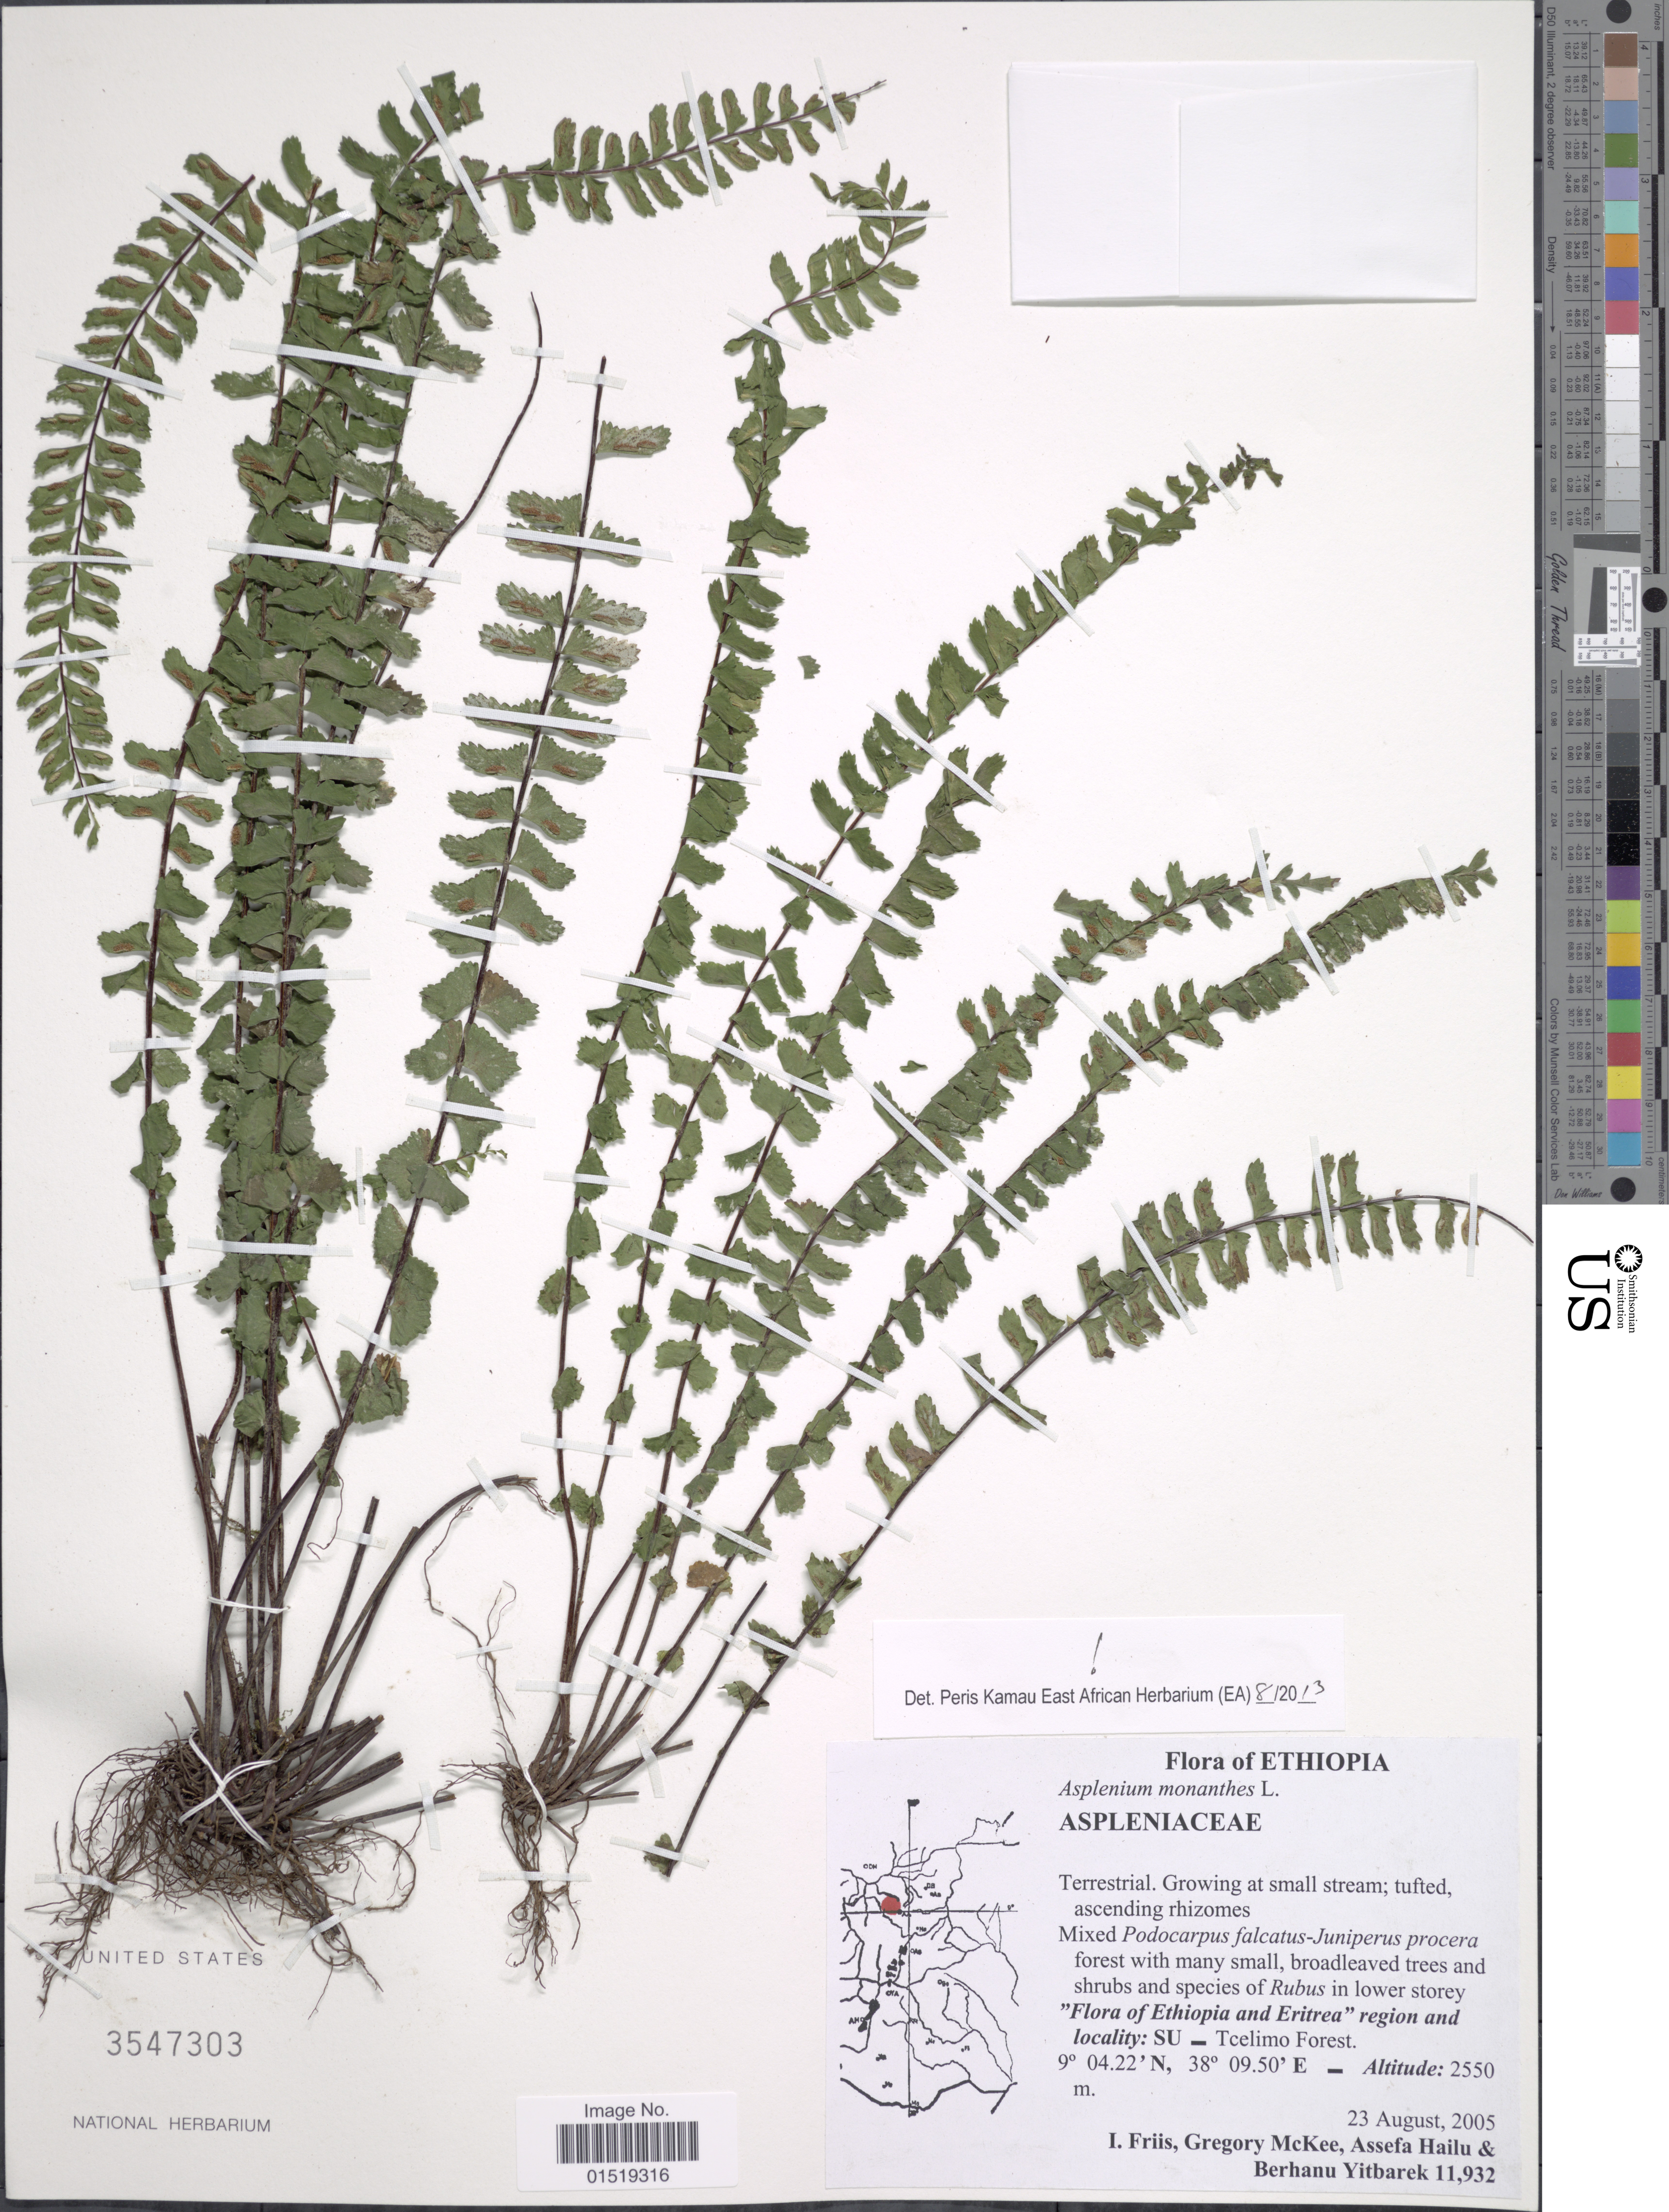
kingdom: Plantae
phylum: Tracheophyta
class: Polypodiopsida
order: Polypodiales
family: Aspleniaceae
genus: Asplenium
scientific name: Asplenium monanthes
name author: L.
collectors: I. Friis, G. S. McKee, A. Hailu & B. Yitbarek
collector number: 11932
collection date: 2005-08-23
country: Ethiopia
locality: SU_ Tcelimo Forest.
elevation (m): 2550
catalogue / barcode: US 3547303